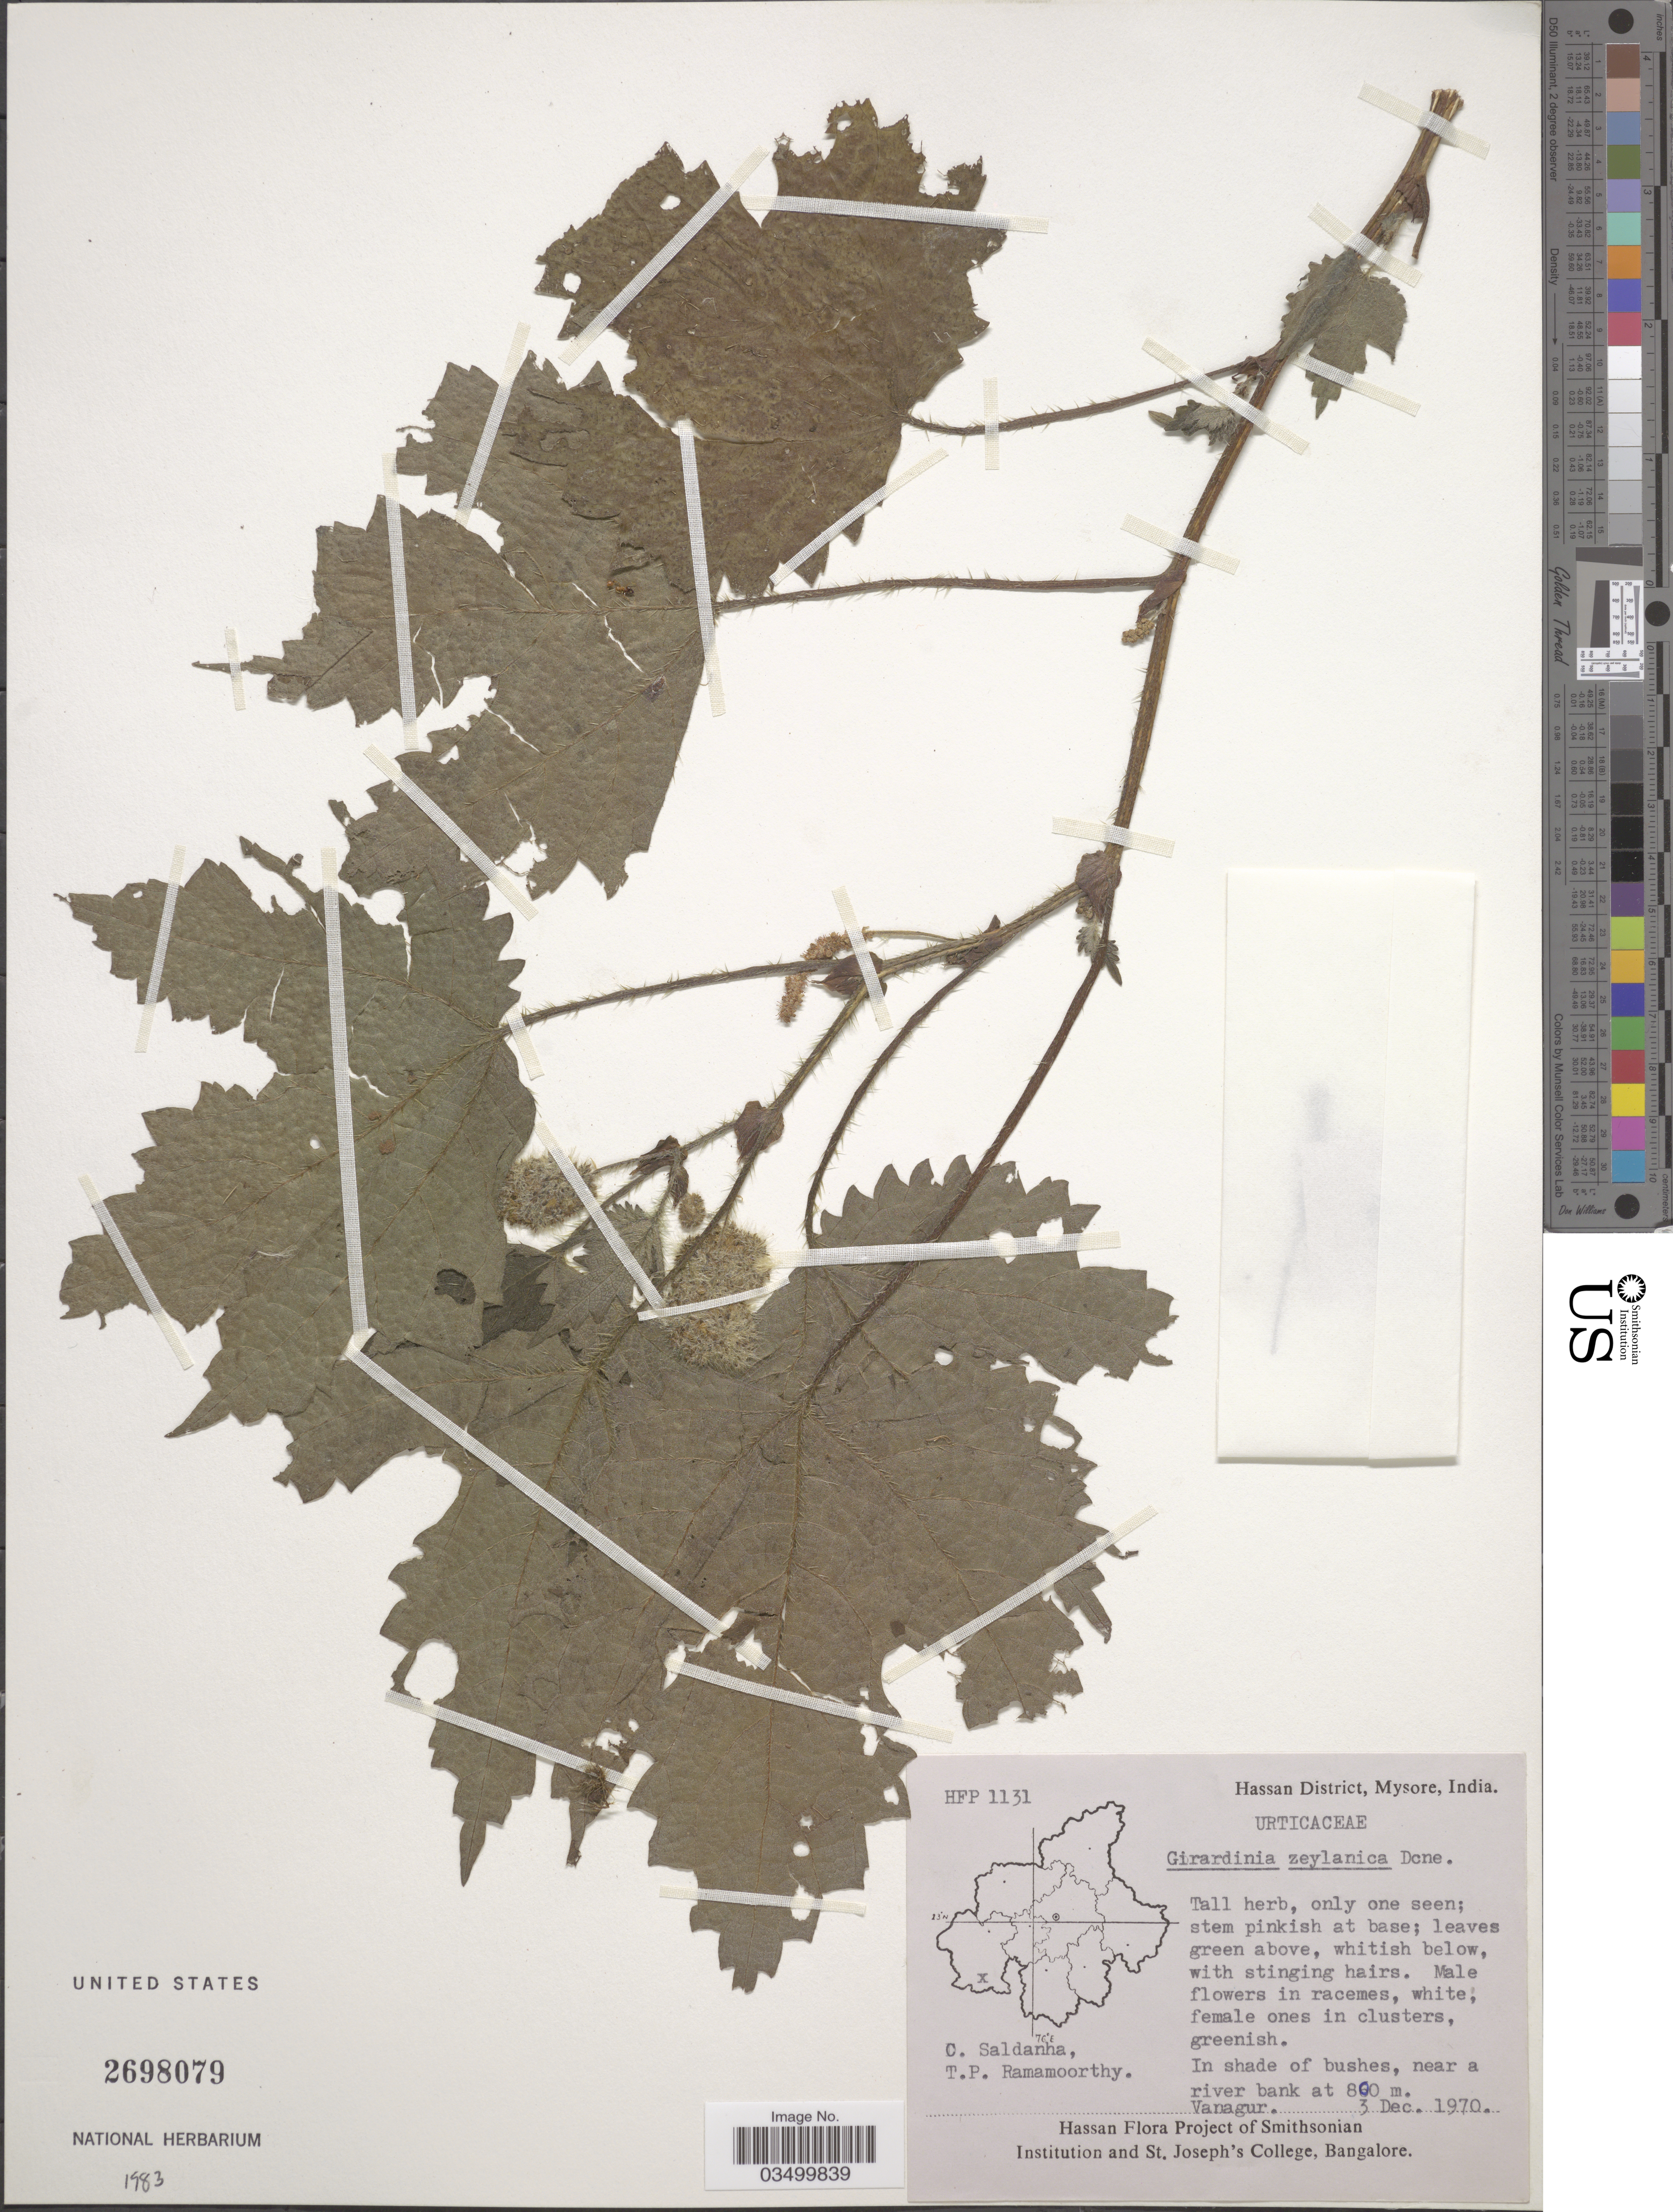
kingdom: Plantae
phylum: Tracheophyta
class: Magnoliopsida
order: Rosales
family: Urticaceae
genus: Girardinia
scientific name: Girardinia diversifolia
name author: (Link) Friis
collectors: C. Saldanha & T. P. Ramamoorthy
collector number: HFP 1131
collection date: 1970-12-03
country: India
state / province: Karnataka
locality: Hassan District, Mysore. Vanagur.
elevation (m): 800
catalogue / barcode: US 2698079